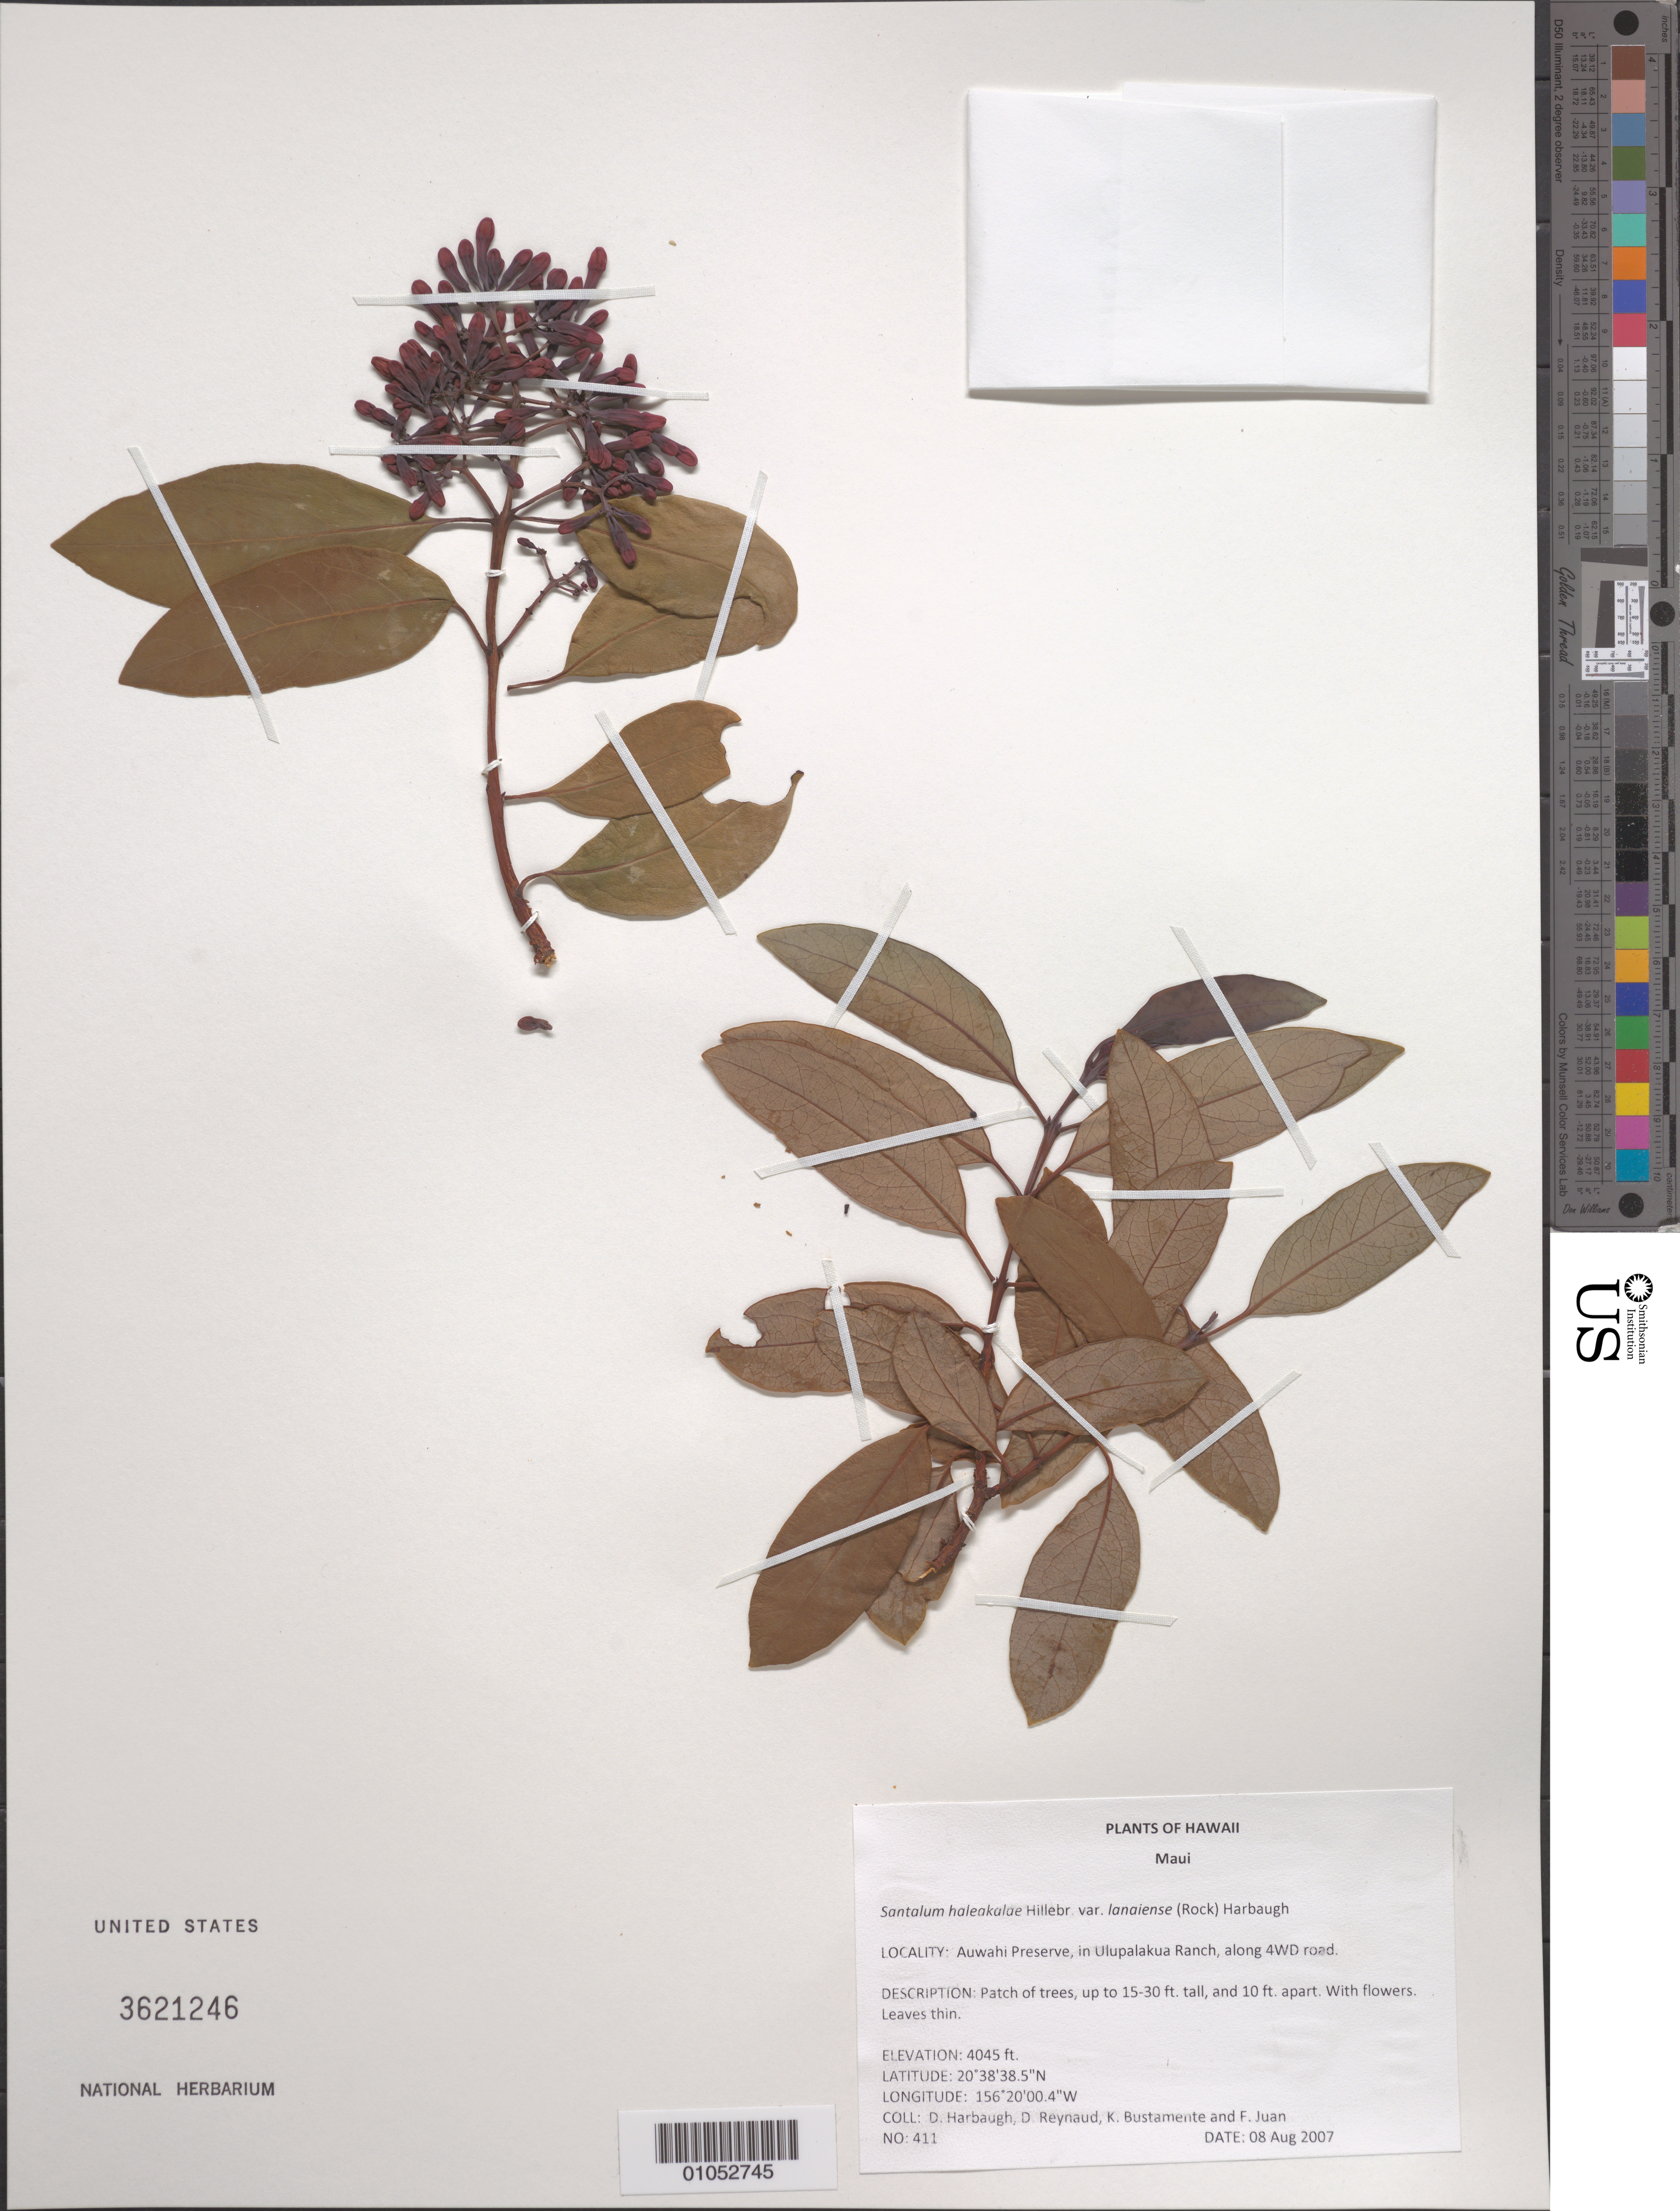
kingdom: Plantae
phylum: Tracheophyta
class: Magnoliopsida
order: Santalales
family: Santalaceae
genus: Santalum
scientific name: Santalum haleakalae var. lanaiense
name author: (Rock) Harbaugh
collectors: D. Harbaugh, D. Reynaud, K. M. Bustamente & F. Juan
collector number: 411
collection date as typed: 8 Aug 2007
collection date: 2007-08-08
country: United States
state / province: Hawaii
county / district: Maui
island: Maui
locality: Auwahi Preserve, in Ulupalakua Ranch, along 4WD road.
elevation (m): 1233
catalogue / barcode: US 3621246